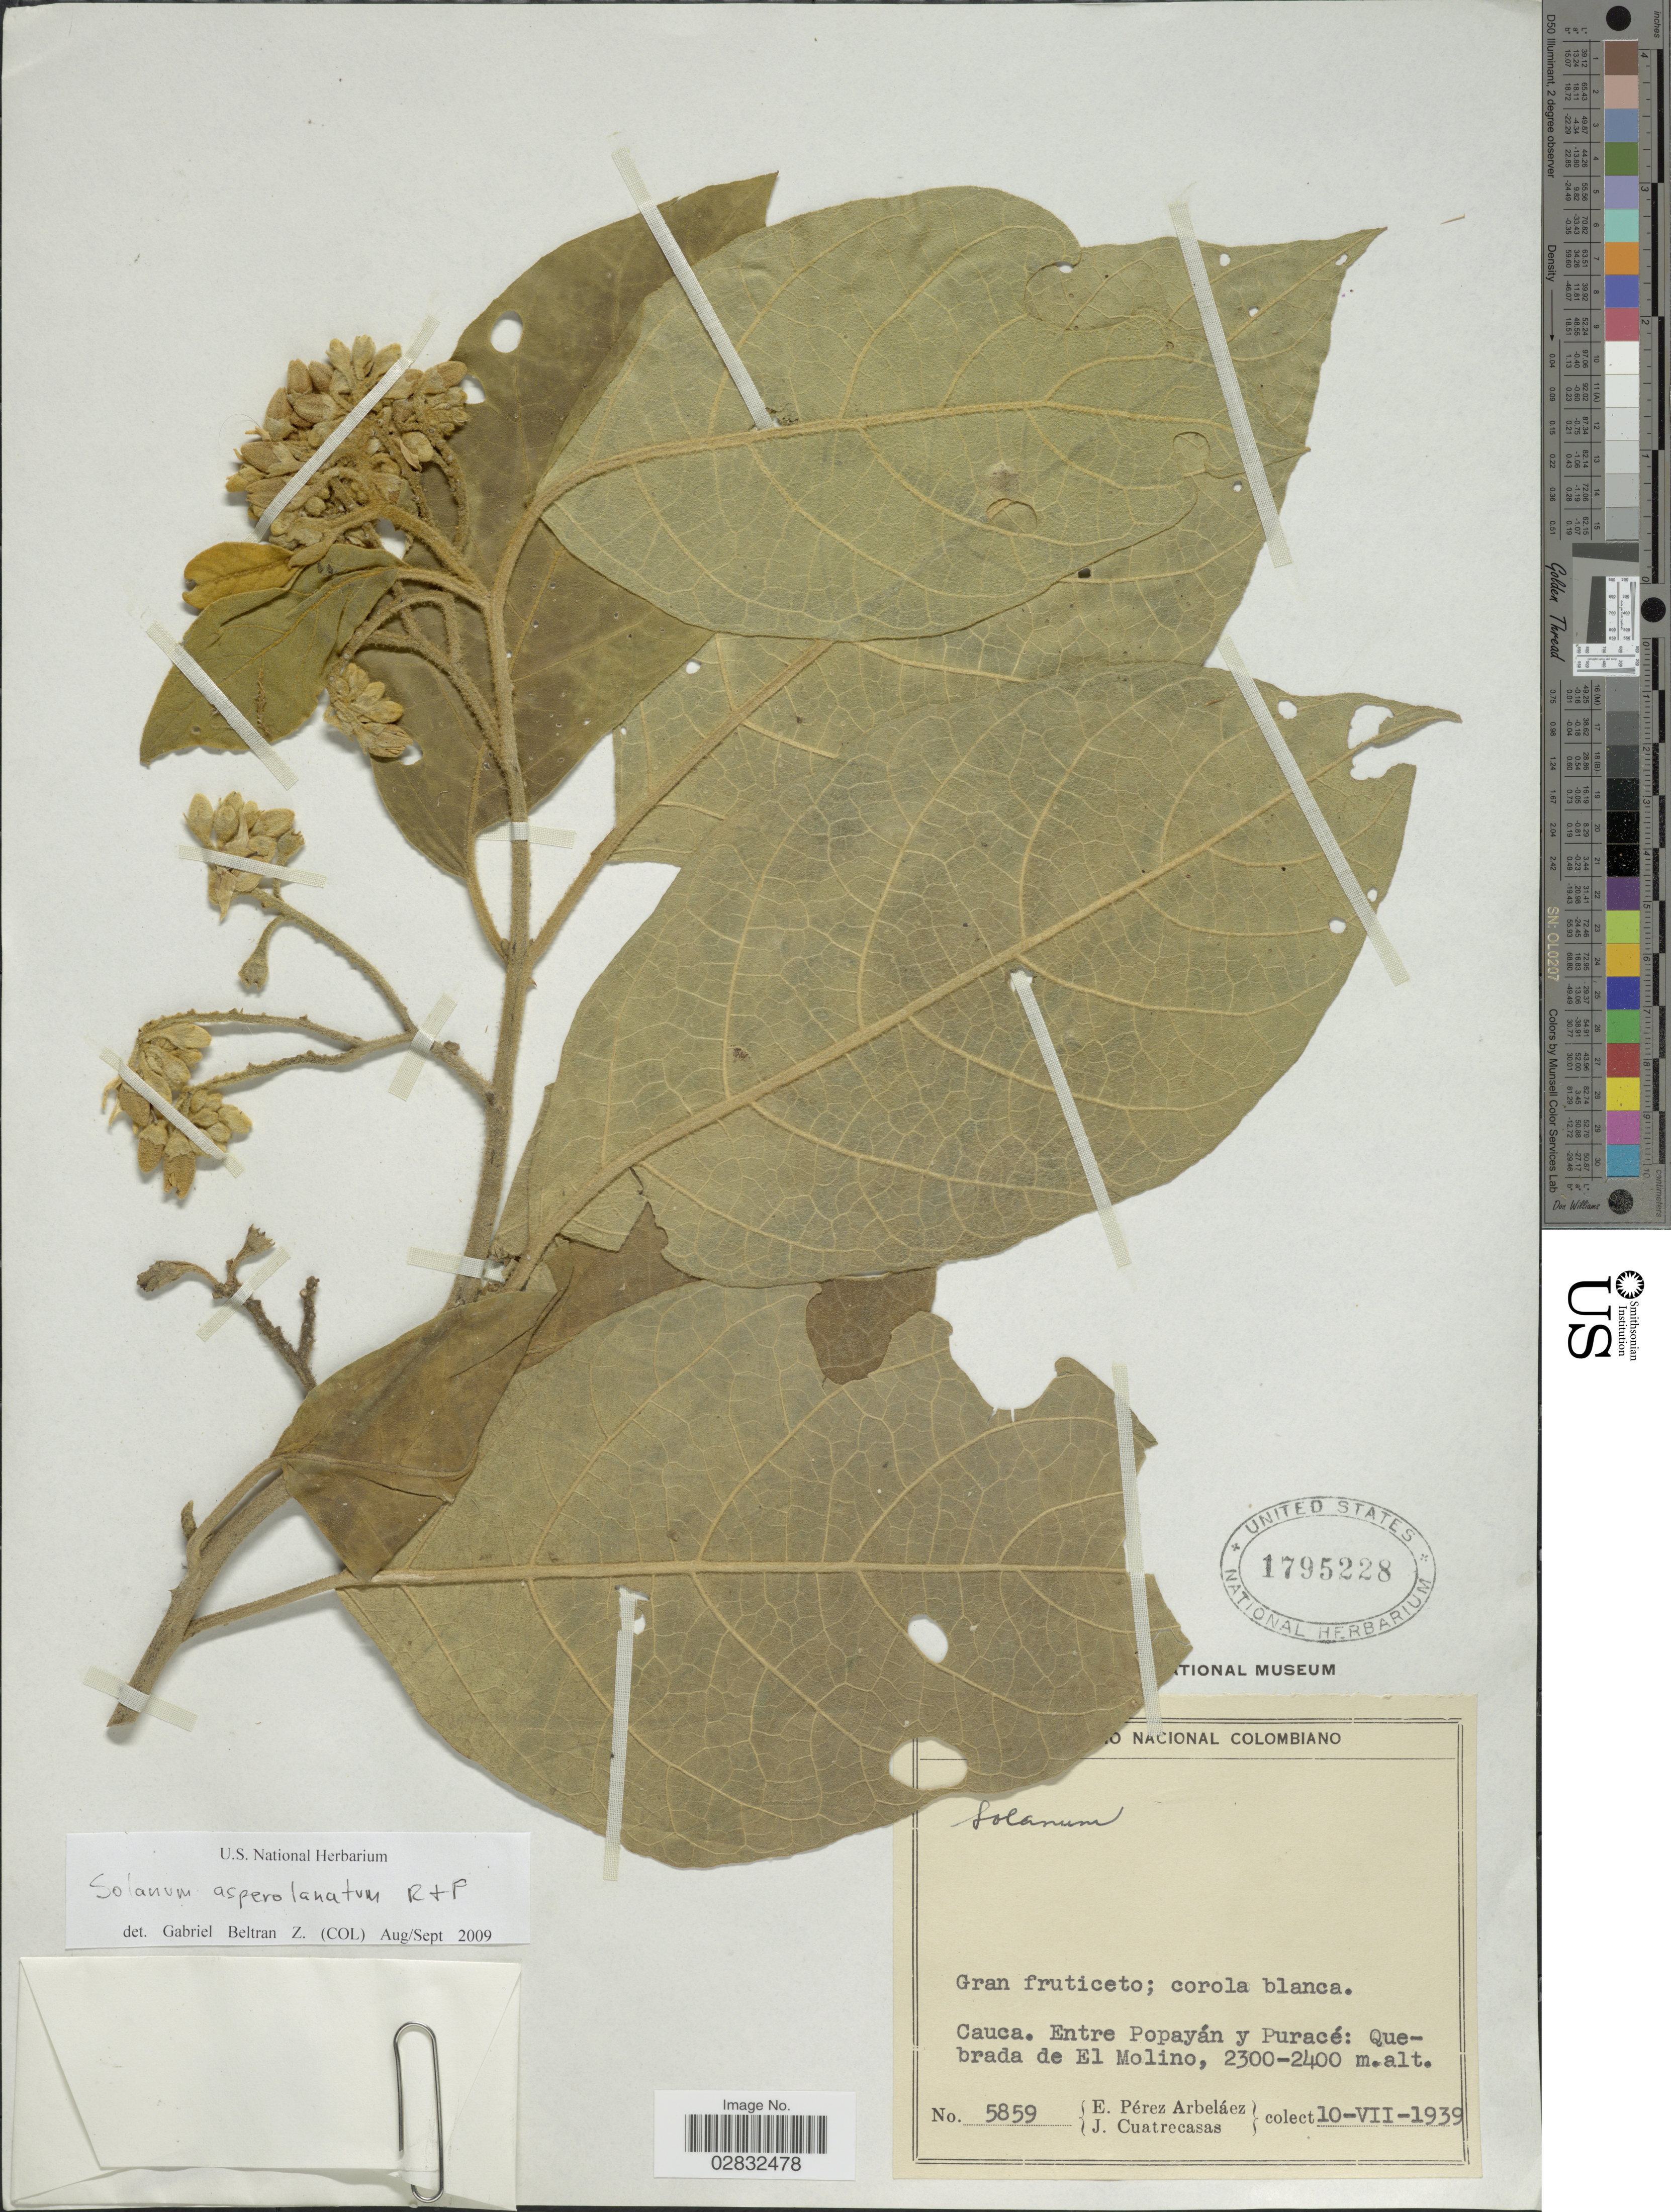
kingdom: Plantae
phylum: Tracheophyta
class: Magnoliopsida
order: Solanales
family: Solanaceae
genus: Solanum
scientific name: Solanum asperolatum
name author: Ruiz & Pav.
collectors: E. Pérez Arbeláez & J. Cuatrecasas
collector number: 5859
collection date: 1939-07-10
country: Colombia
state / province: Cauca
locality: Entre Popayán y Puracé, Quebrada de El Molino.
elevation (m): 2300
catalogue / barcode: US 1795228